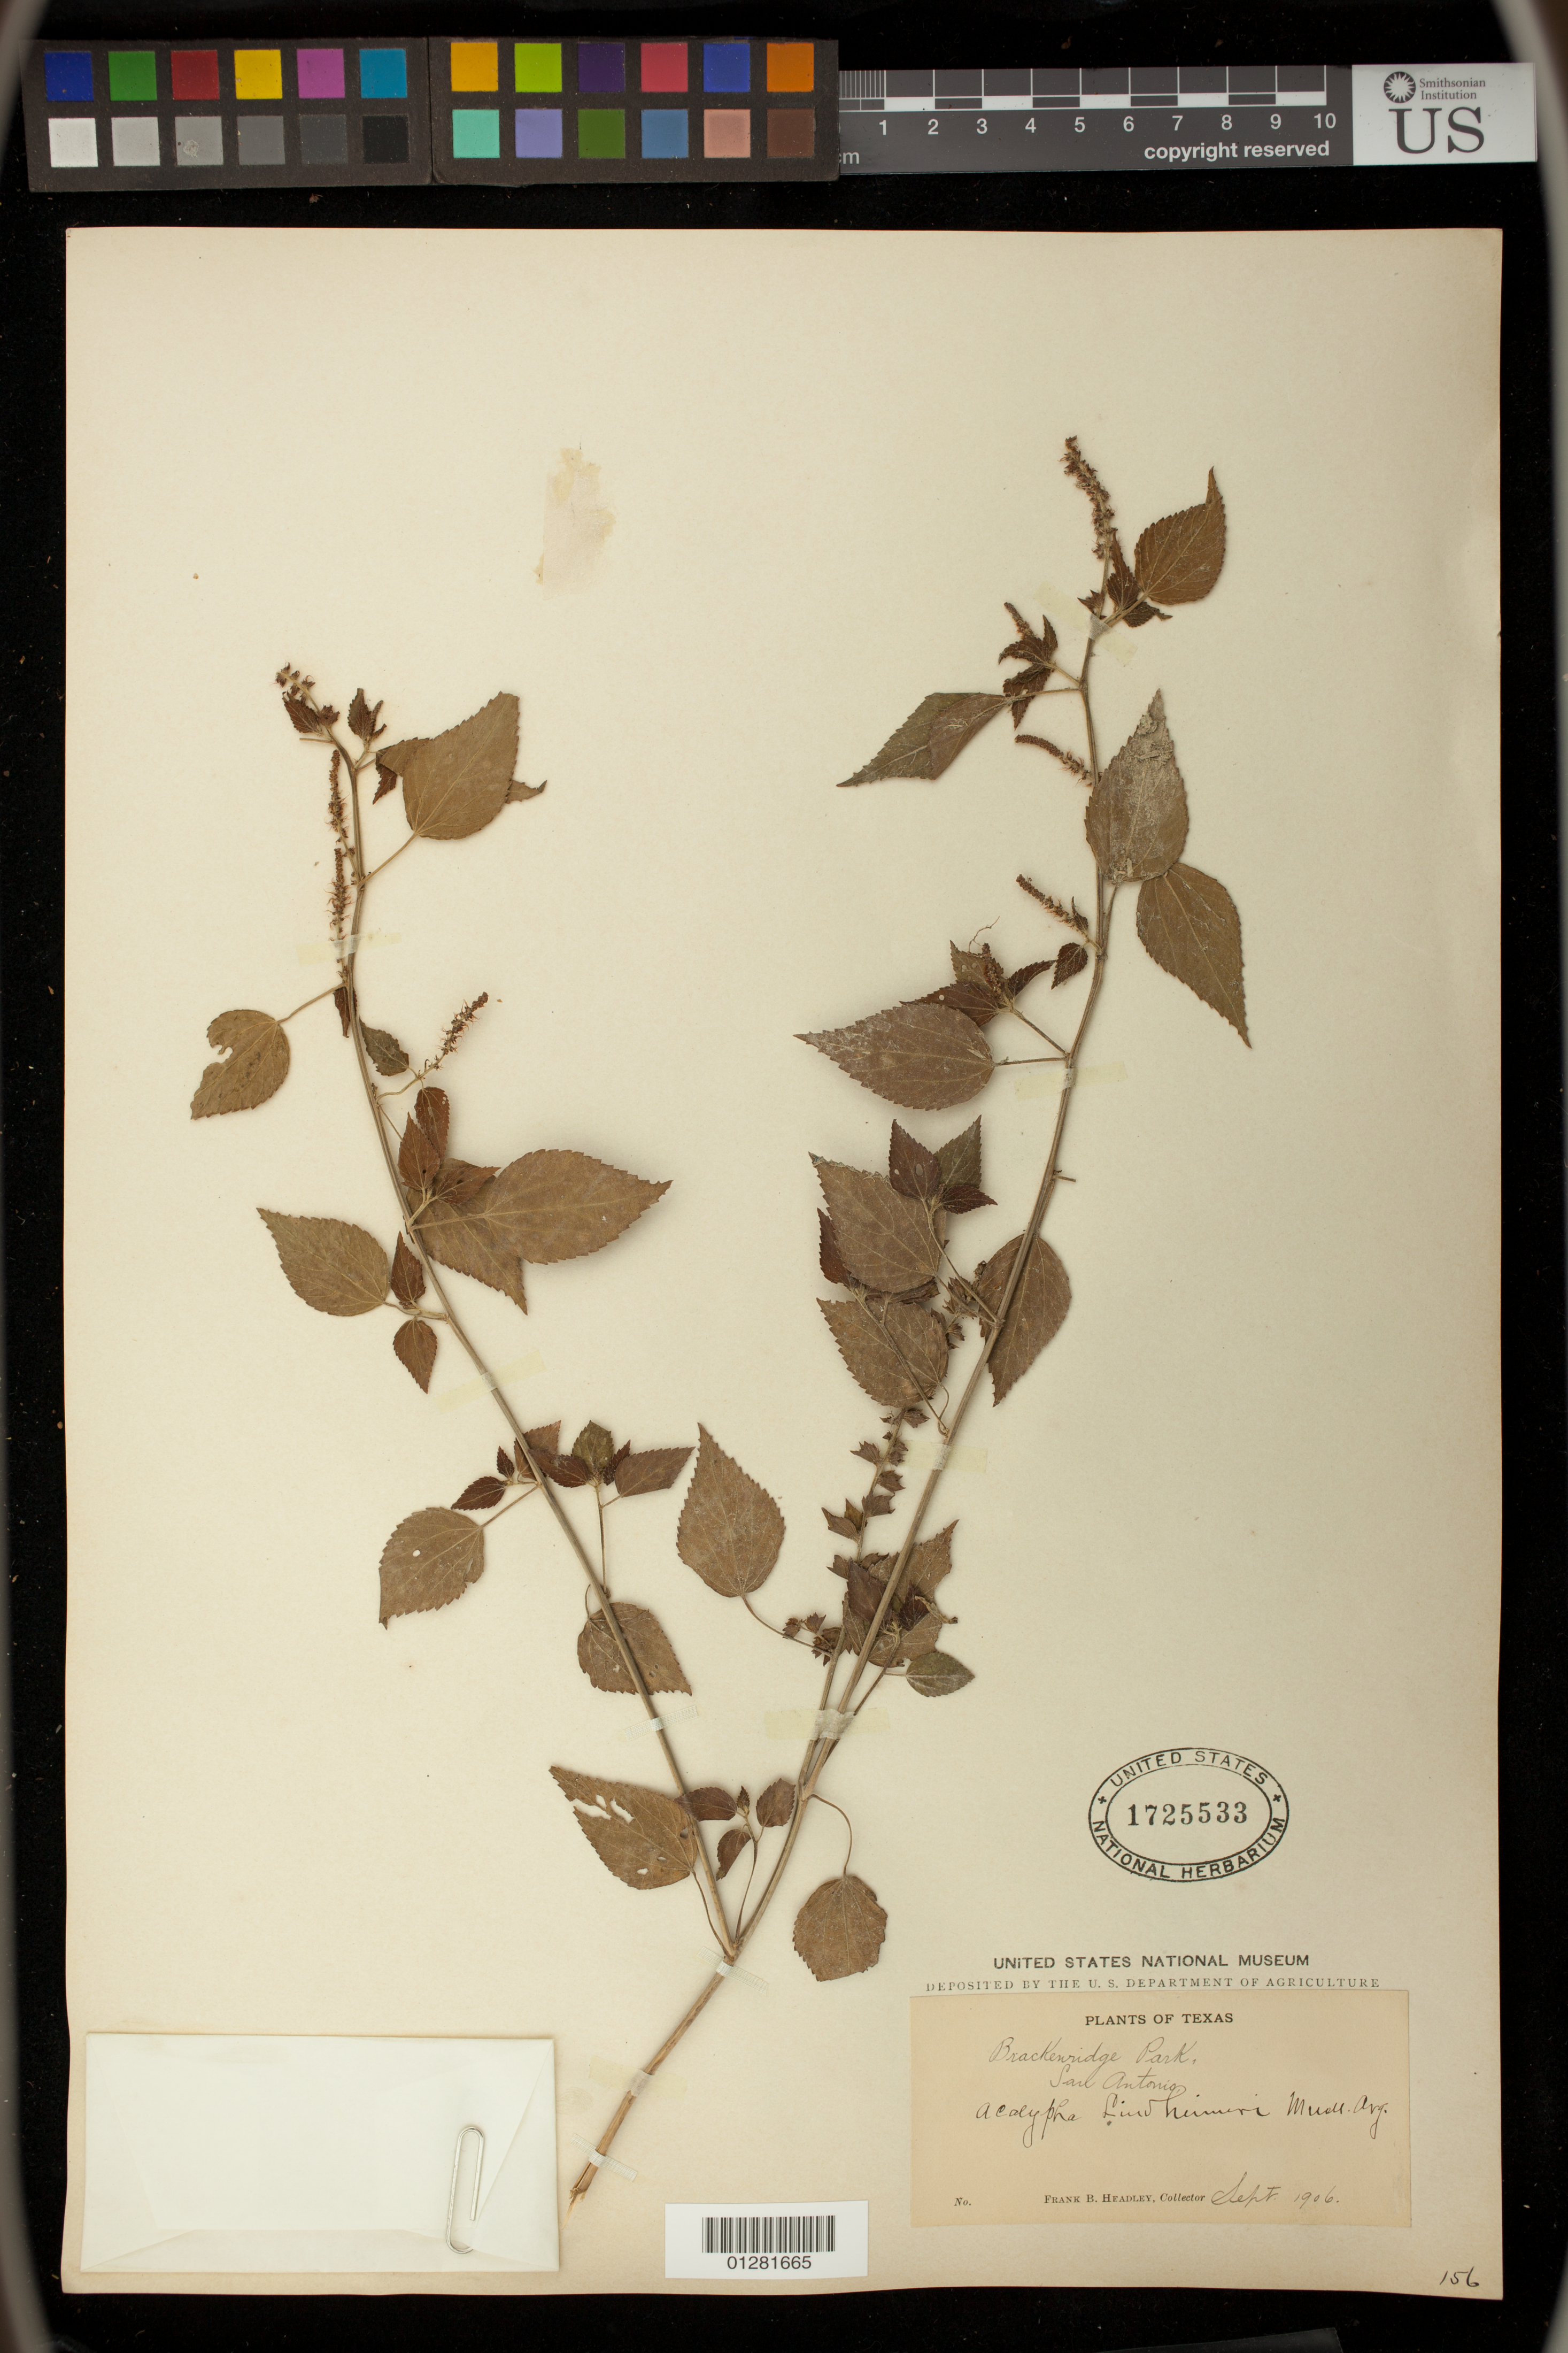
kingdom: Plantae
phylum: Tracheophyta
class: Magnoliopsida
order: Malpighiales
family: Euphorbiaceae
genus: Acalypha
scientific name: Acalypha lindheimeri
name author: Müll. Arg.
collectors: F. B. Headley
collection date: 1906-09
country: United States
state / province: Texas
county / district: Bexar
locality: Brackenridge Park. San Antonio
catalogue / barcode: US 1725533